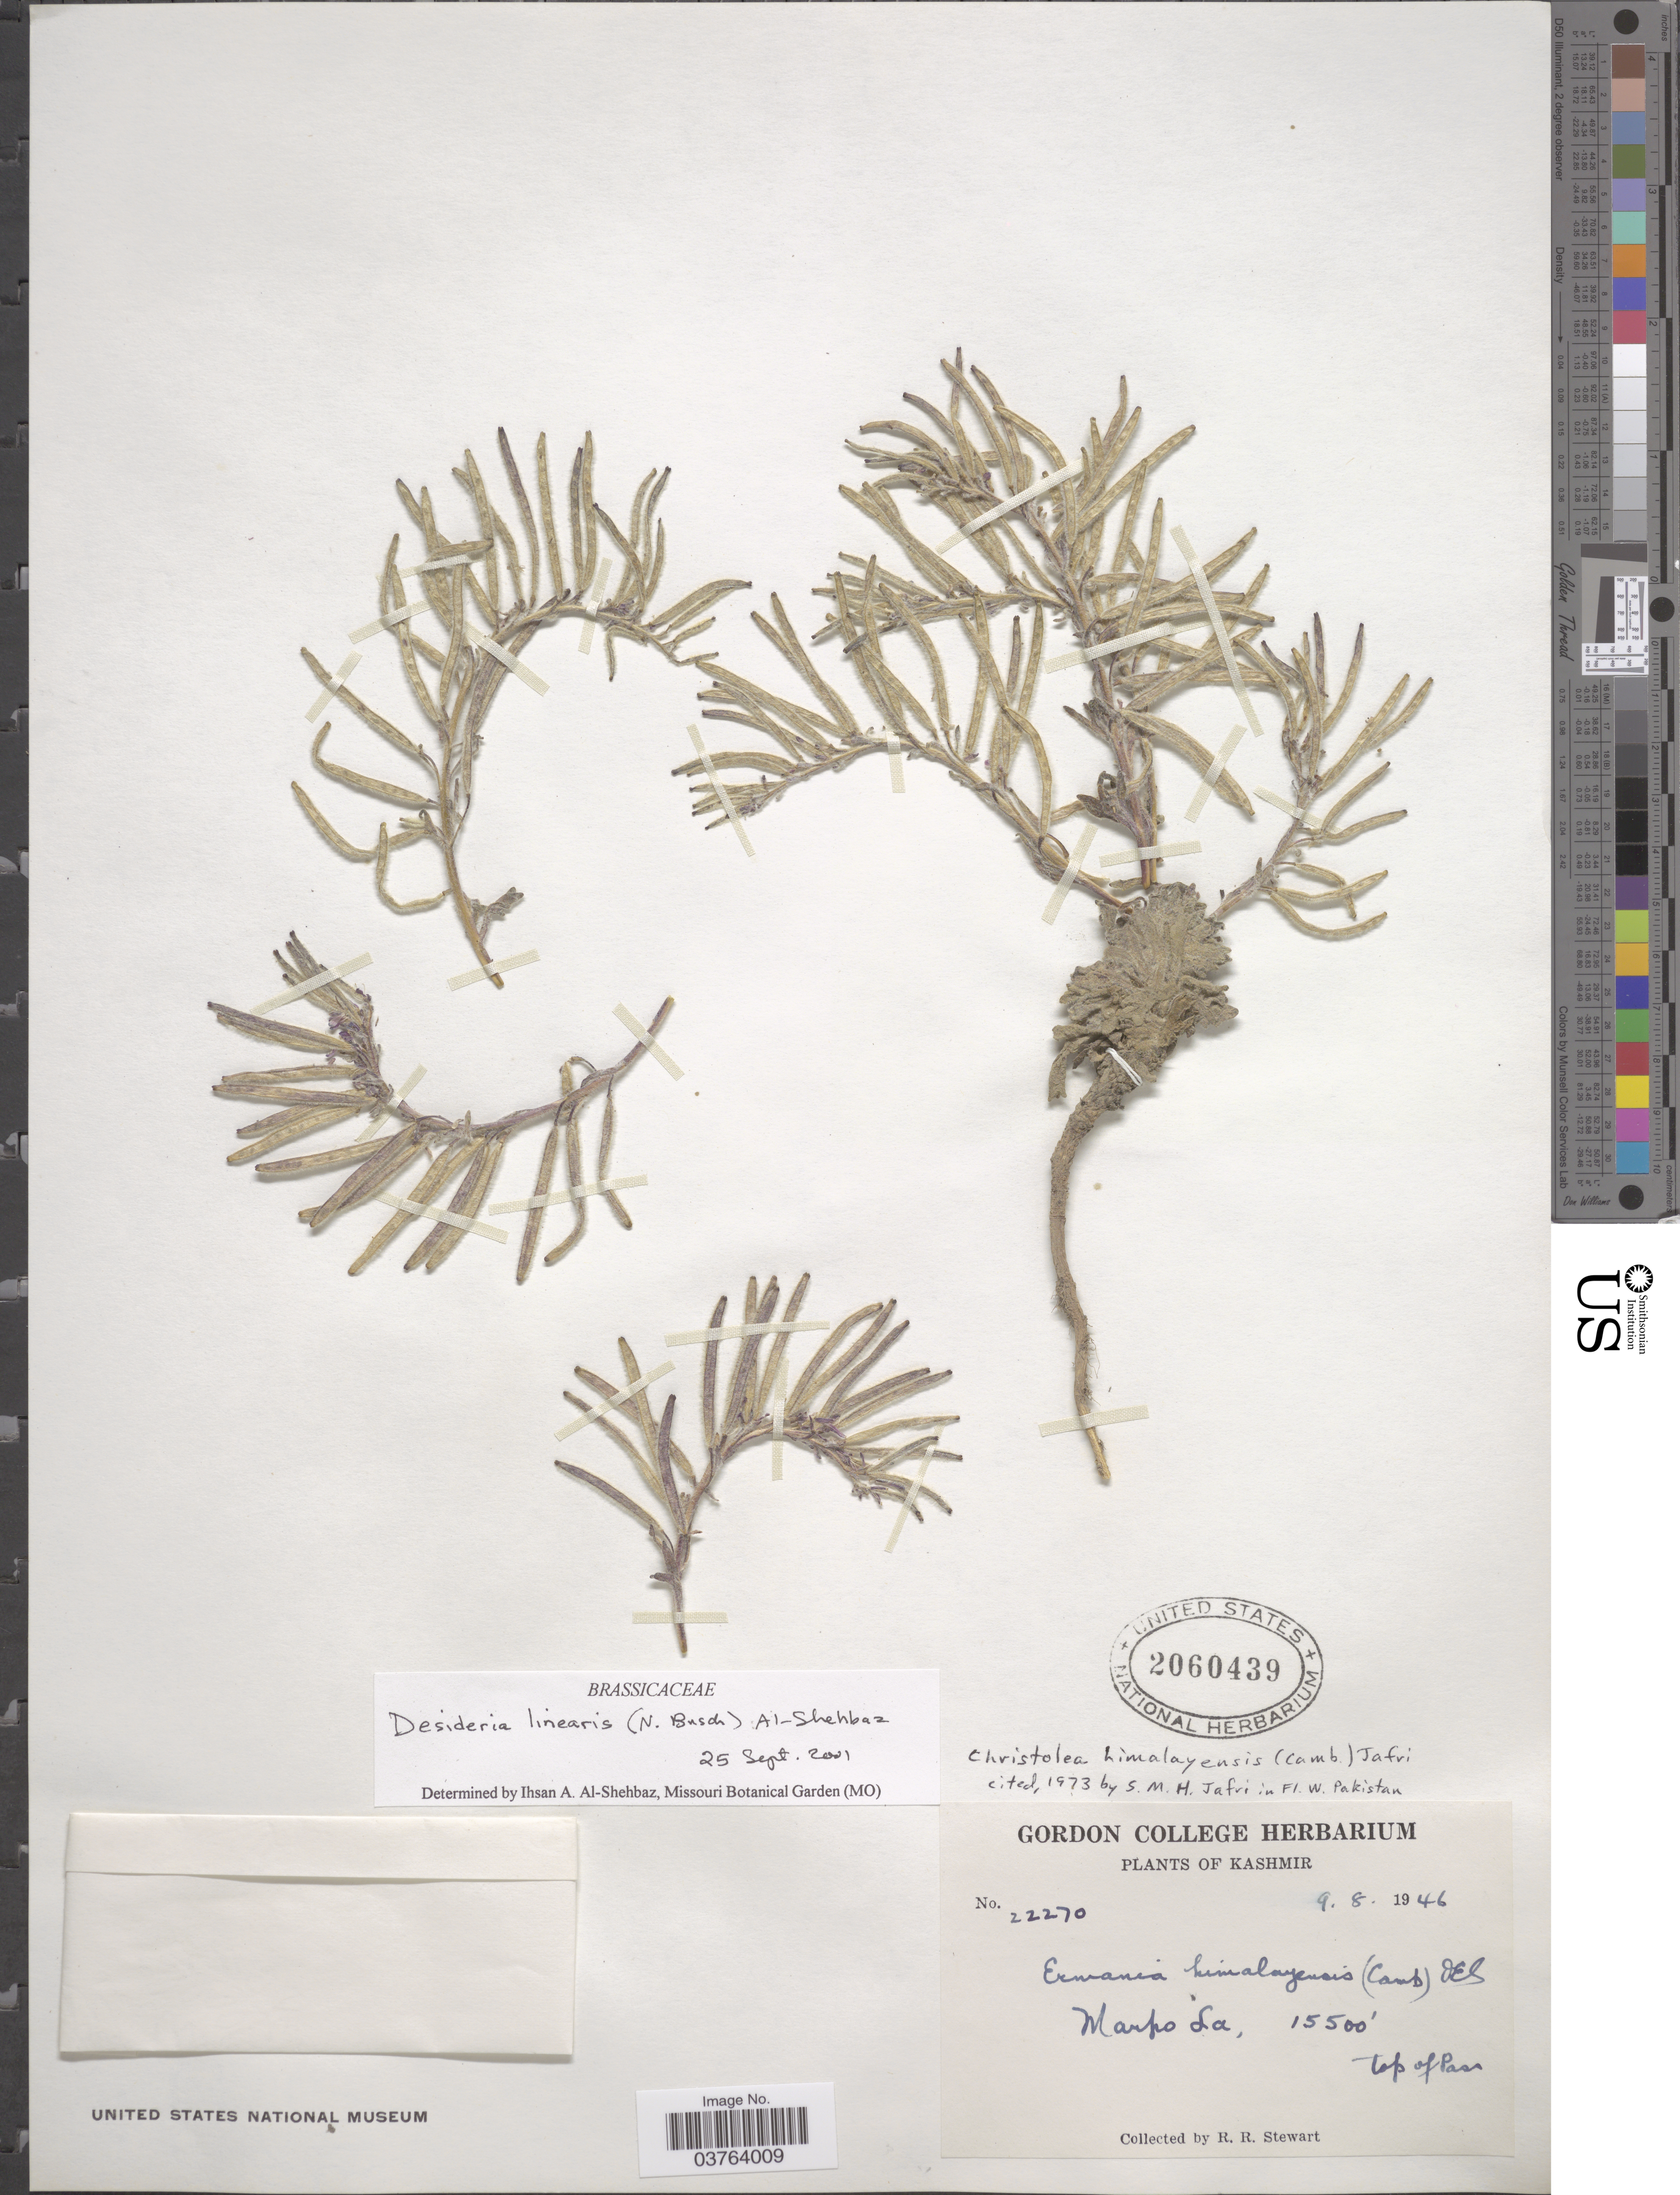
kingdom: Plantae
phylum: Tracheophyta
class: Magnoliopsida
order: Brassicales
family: Brassicaceae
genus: Desideria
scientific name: Desideria linearis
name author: (N. Busch & C.A. Mey.) Al-Shehbaz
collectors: R. Stewart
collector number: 22270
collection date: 1946-08-09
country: India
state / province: Jammu and Kashmir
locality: Kashmir. Marpo La.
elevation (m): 4724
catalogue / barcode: US 2060439